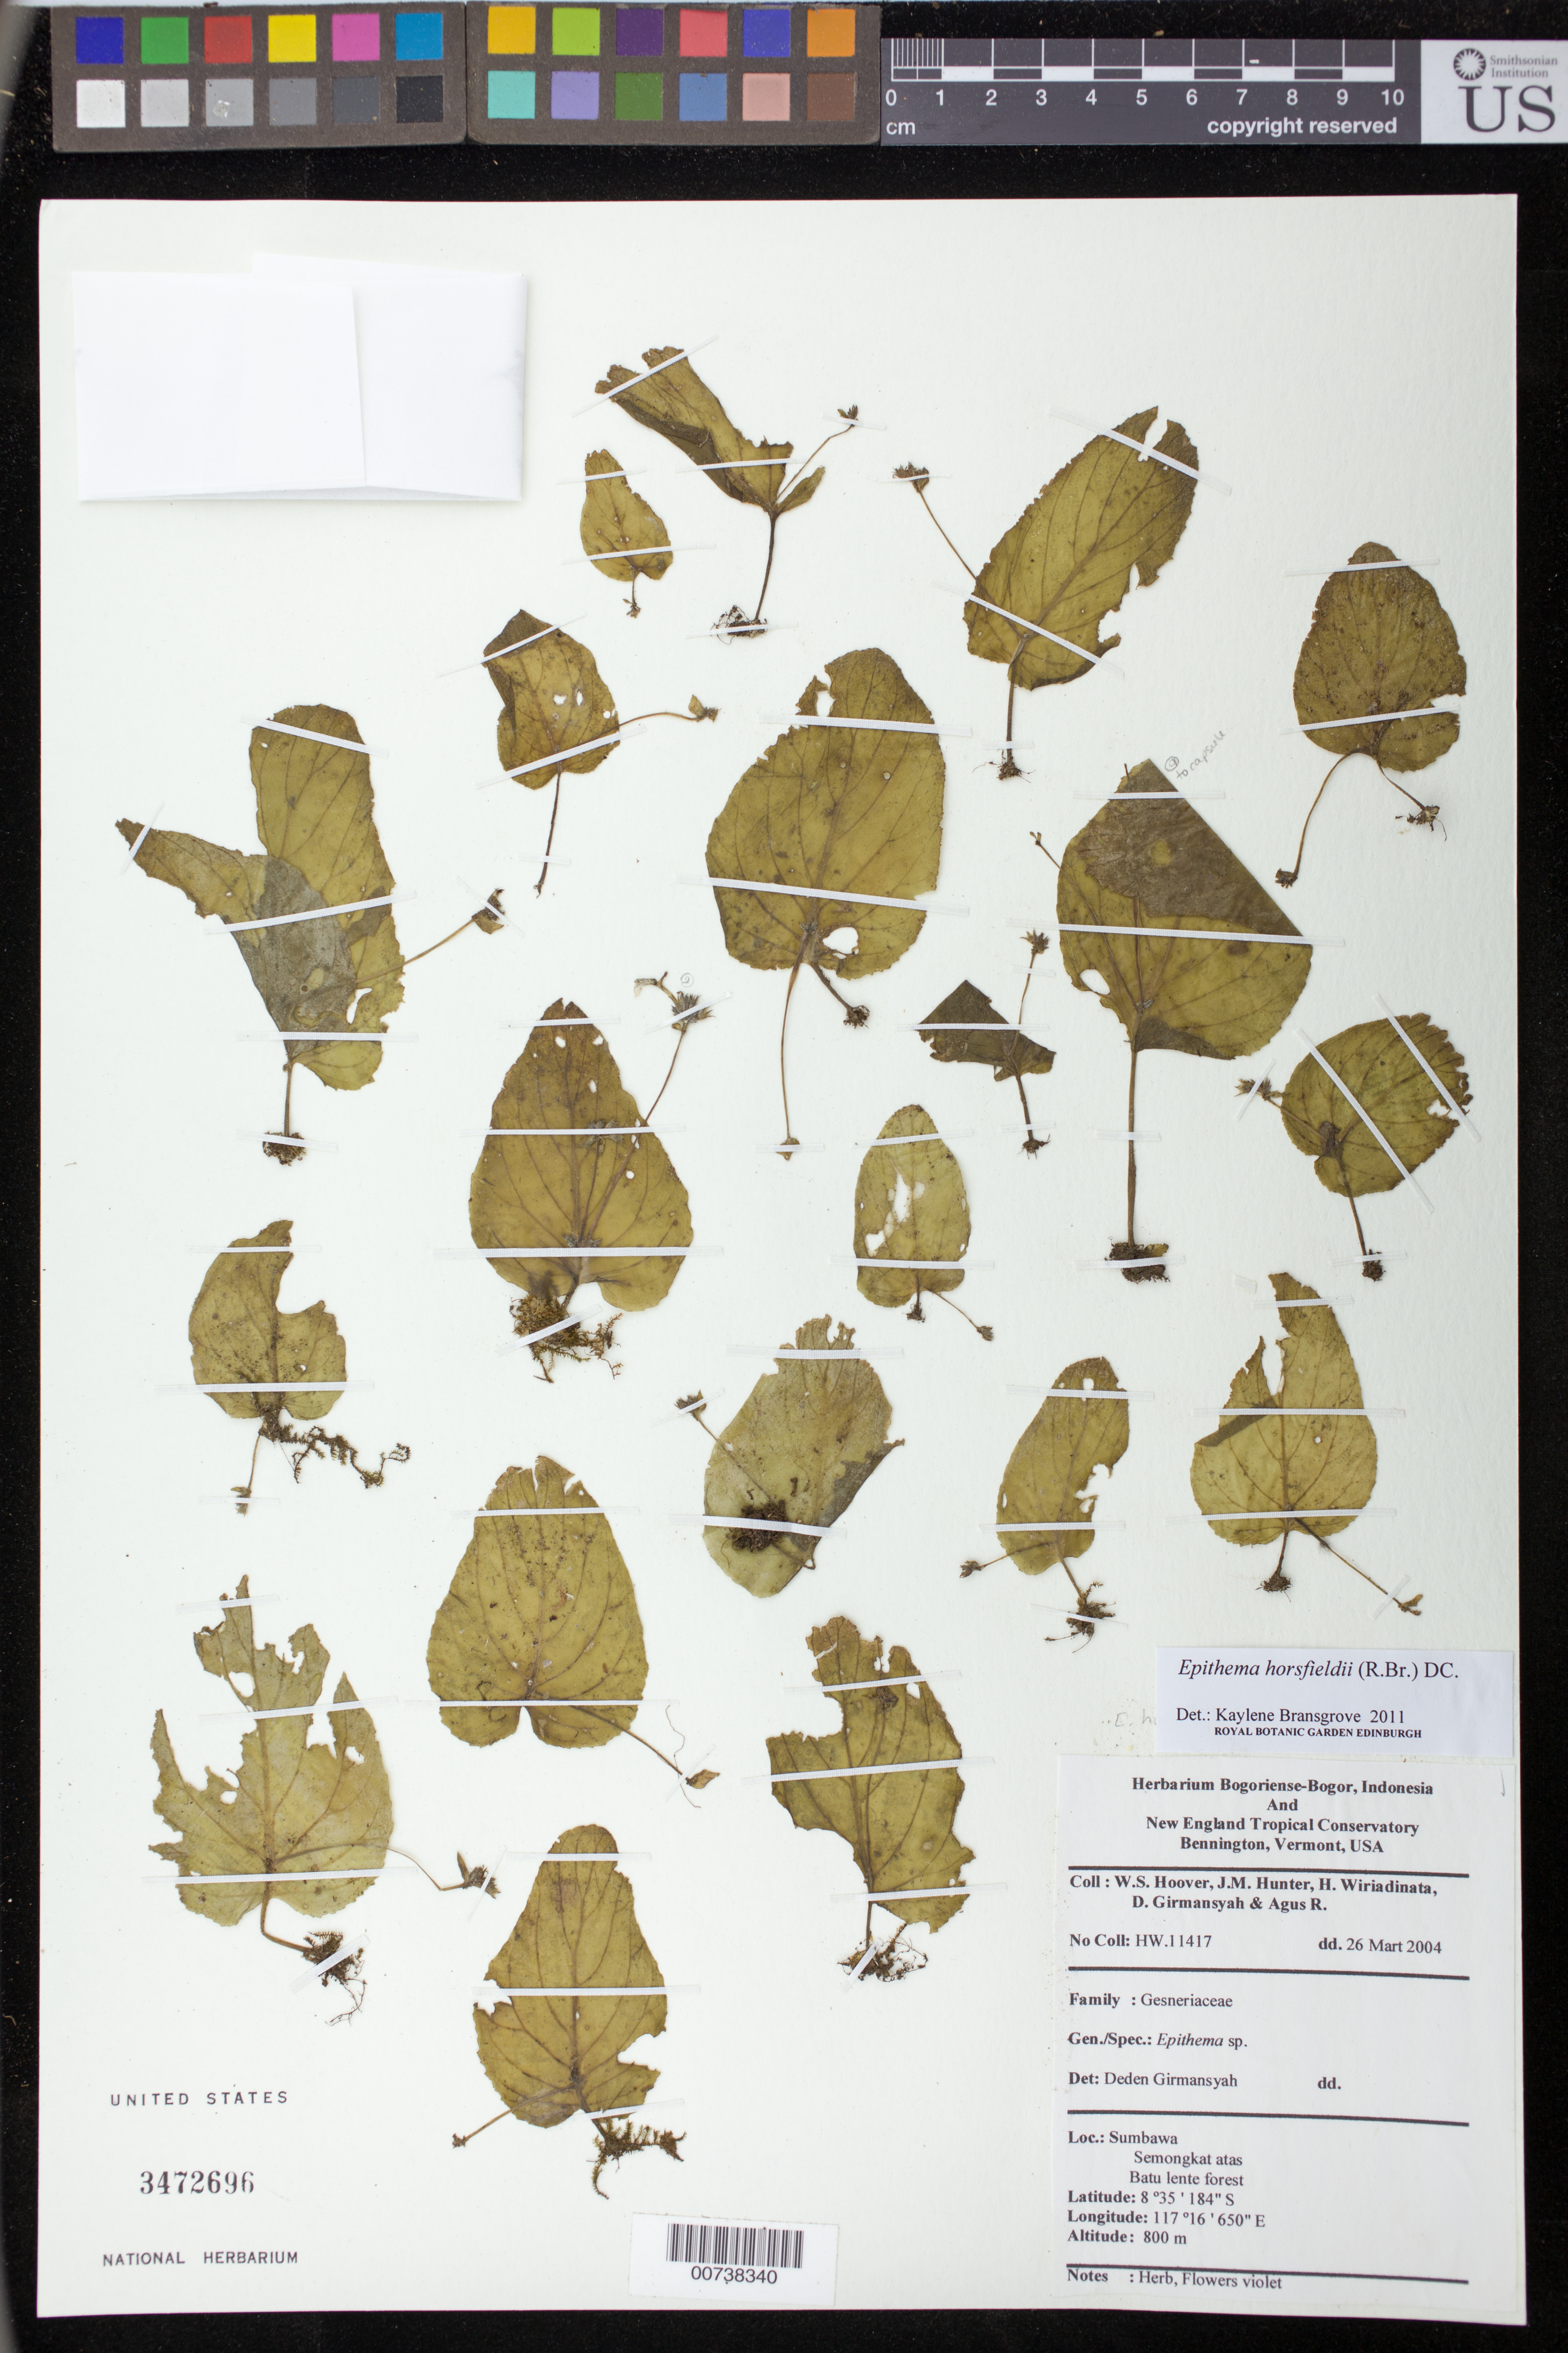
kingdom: Plantae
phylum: Tracheophyta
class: Magnoliopsida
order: Lamiales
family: Gesneriaceae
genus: Epithema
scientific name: Epithema horsfieldii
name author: R. Br.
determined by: Bransgrove, Kaylene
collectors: W. S. Hoover, J. Hunter, H. Wiriadinata, D. Girmansyah & R. Agus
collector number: HW 11417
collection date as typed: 26 Mar 2004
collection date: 2004-03-26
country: Indonesia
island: Sumbawa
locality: Sumbawa, Semongkat Atas, Batu lente forest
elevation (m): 800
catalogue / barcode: US 3472696